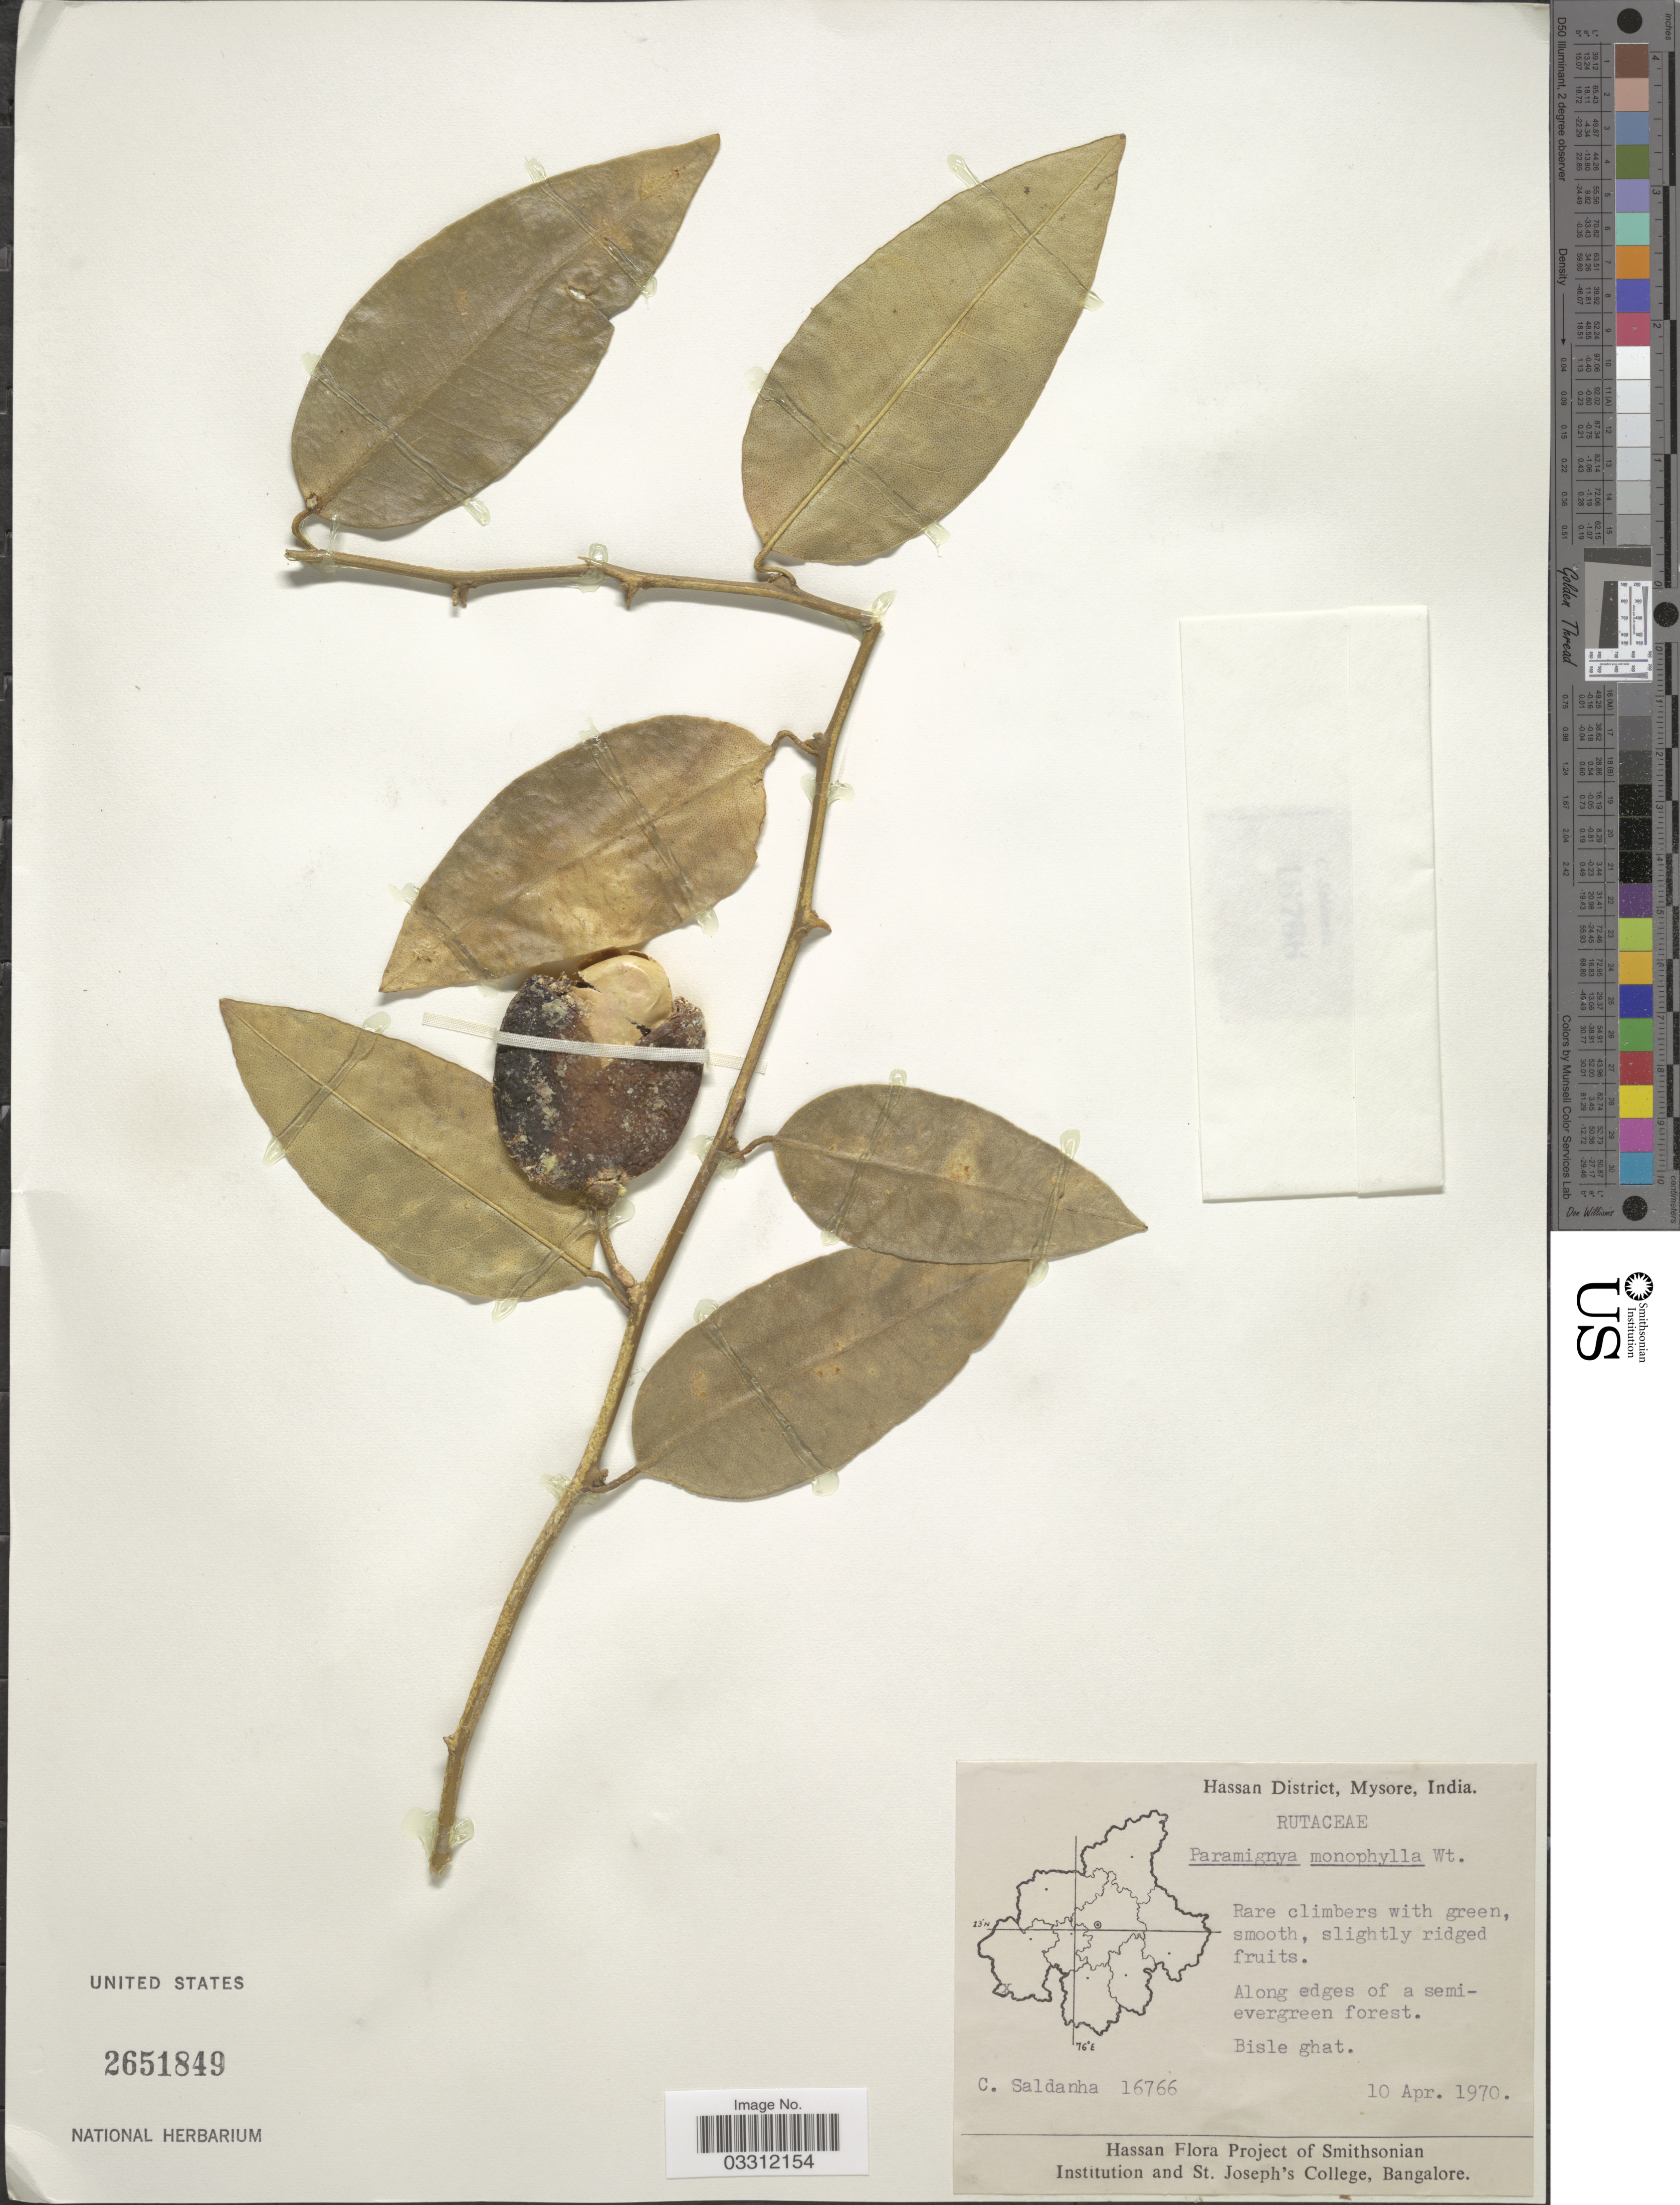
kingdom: Plantae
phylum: Tracheophyta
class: Magnoliopsida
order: Sapindales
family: Rutaceae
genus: Paramignya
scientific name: Paramignya monophylla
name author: Wight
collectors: C. Saldanha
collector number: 16766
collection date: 1970-04-10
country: India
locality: Hassan District, Mysore, Bisle ghat.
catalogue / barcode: US 2651849